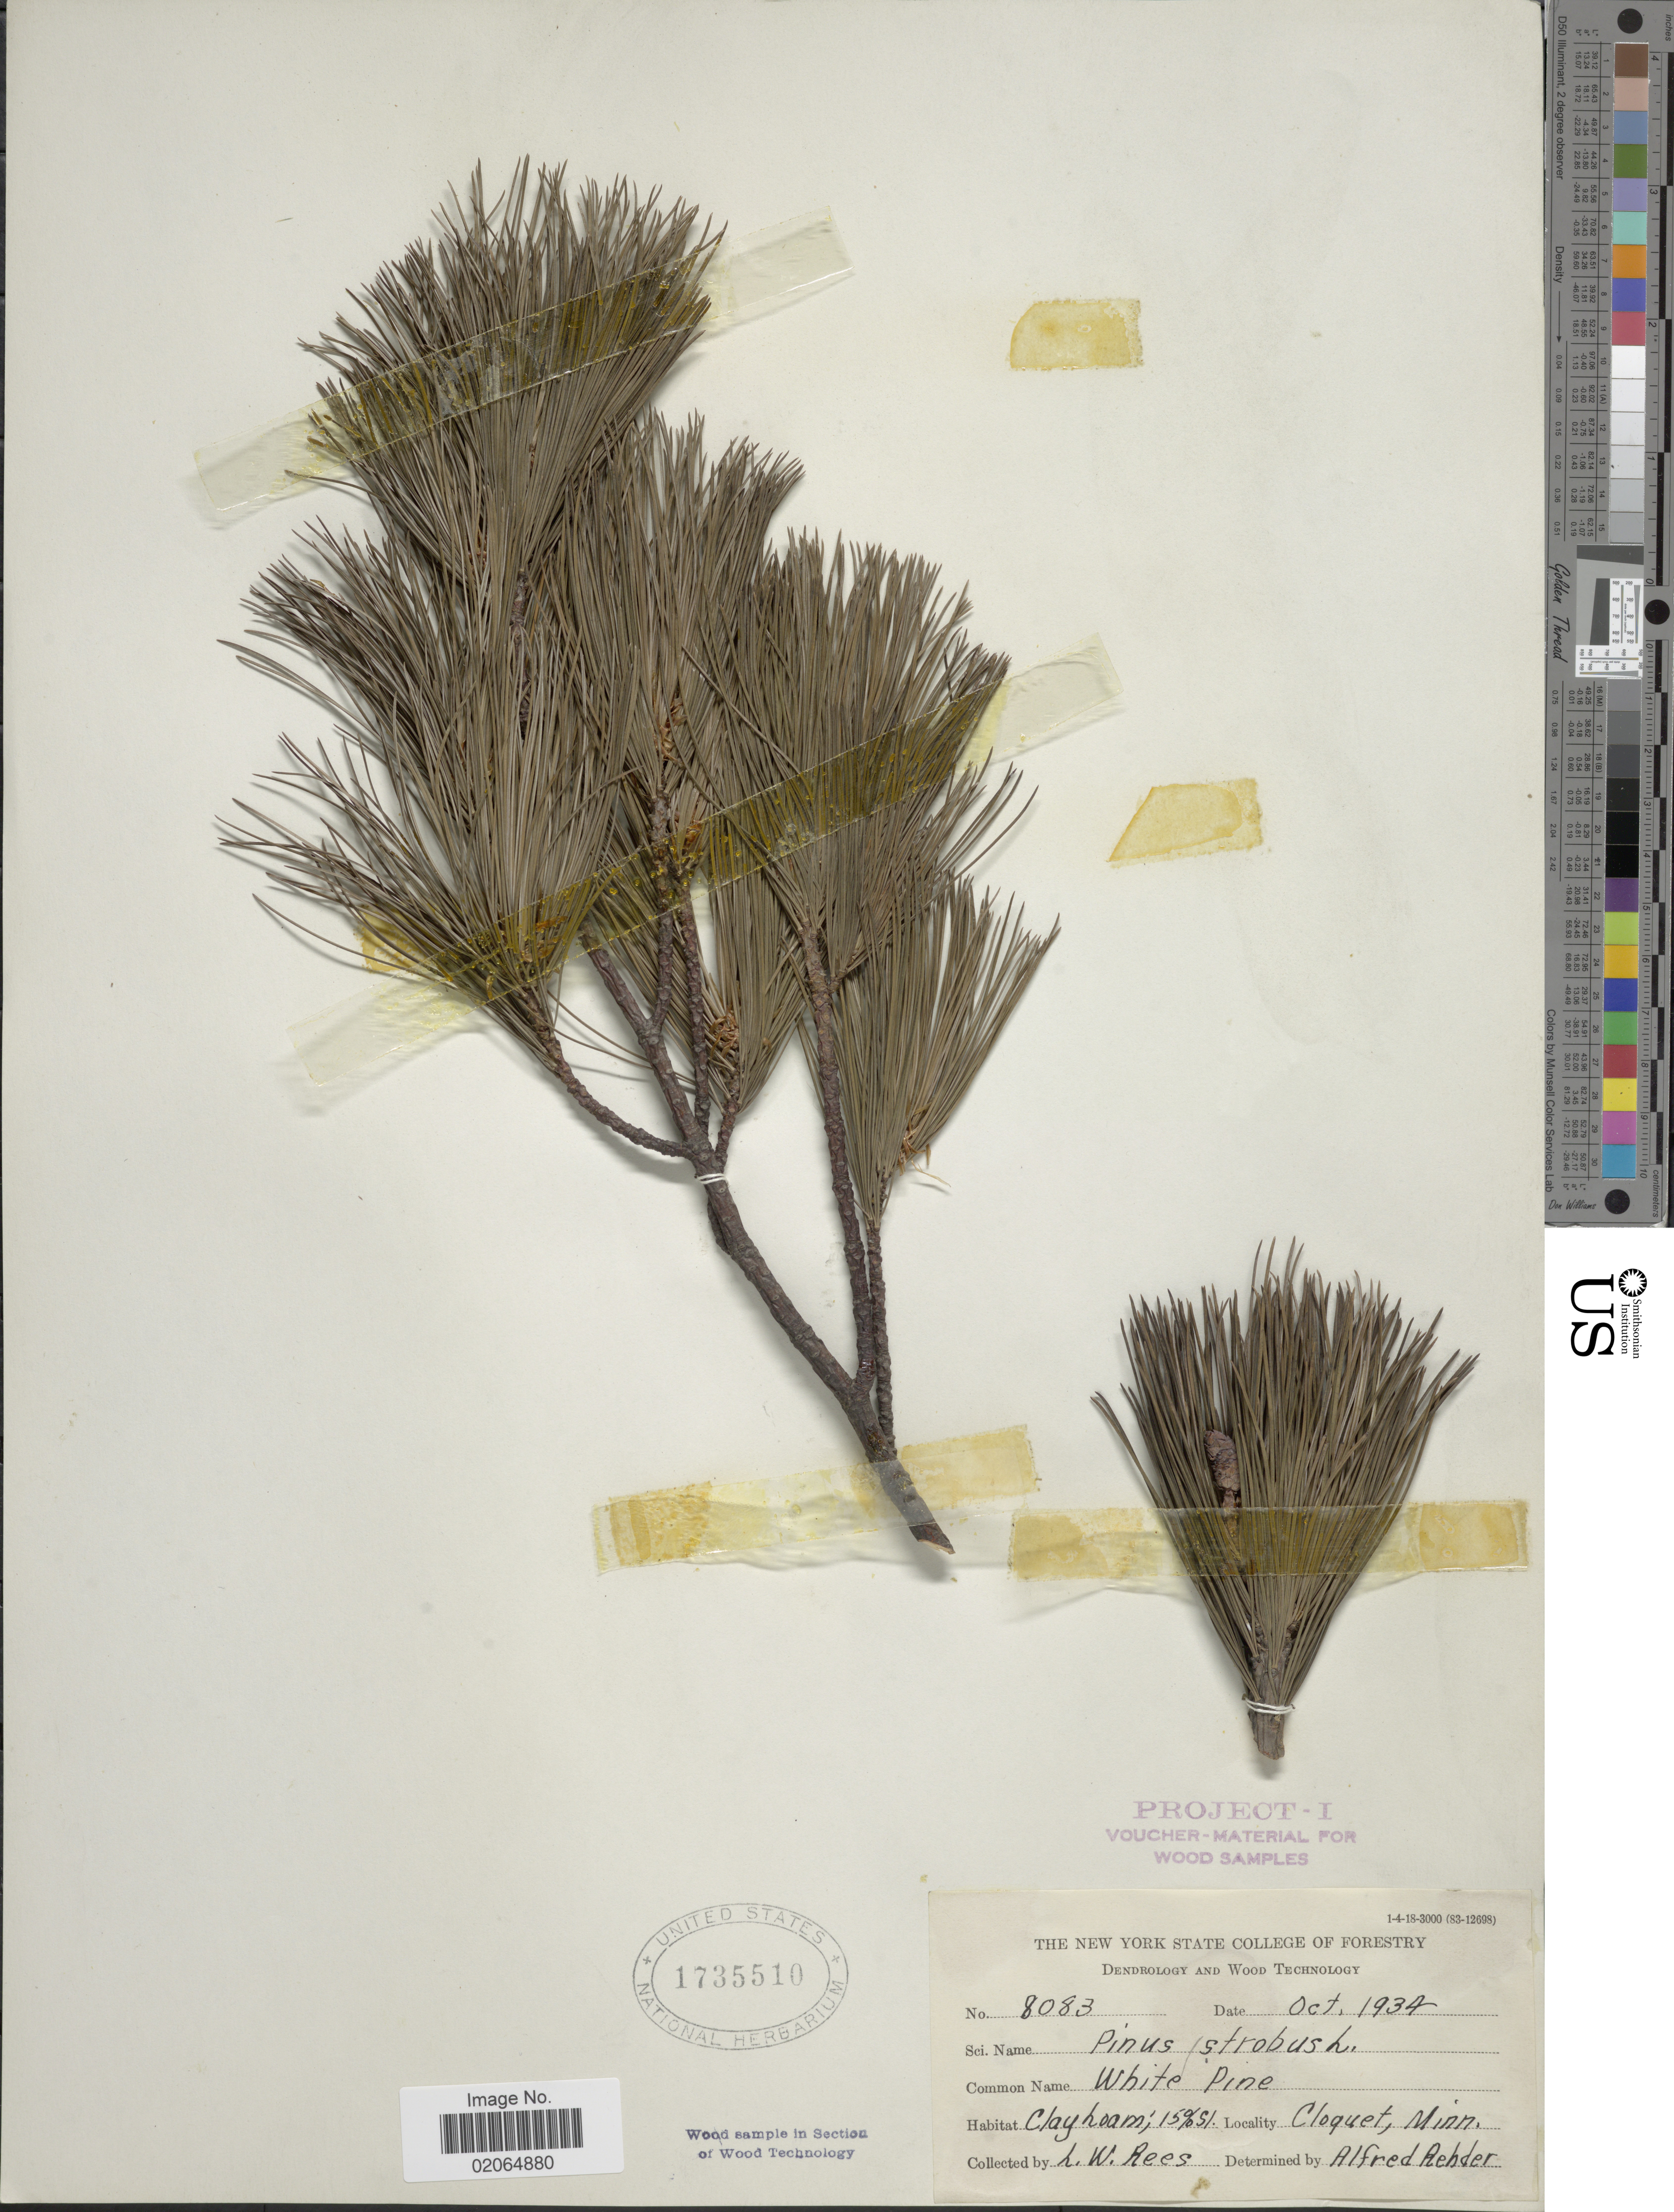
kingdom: Plantae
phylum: Tracheophyta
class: Pinopsida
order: Pinales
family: Pinaceae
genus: Pinus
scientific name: Pinus strobus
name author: L.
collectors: L. Rees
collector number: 8083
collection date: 1934-10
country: United States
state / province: Minnesota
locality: Cloquet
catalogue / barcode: US 1735510